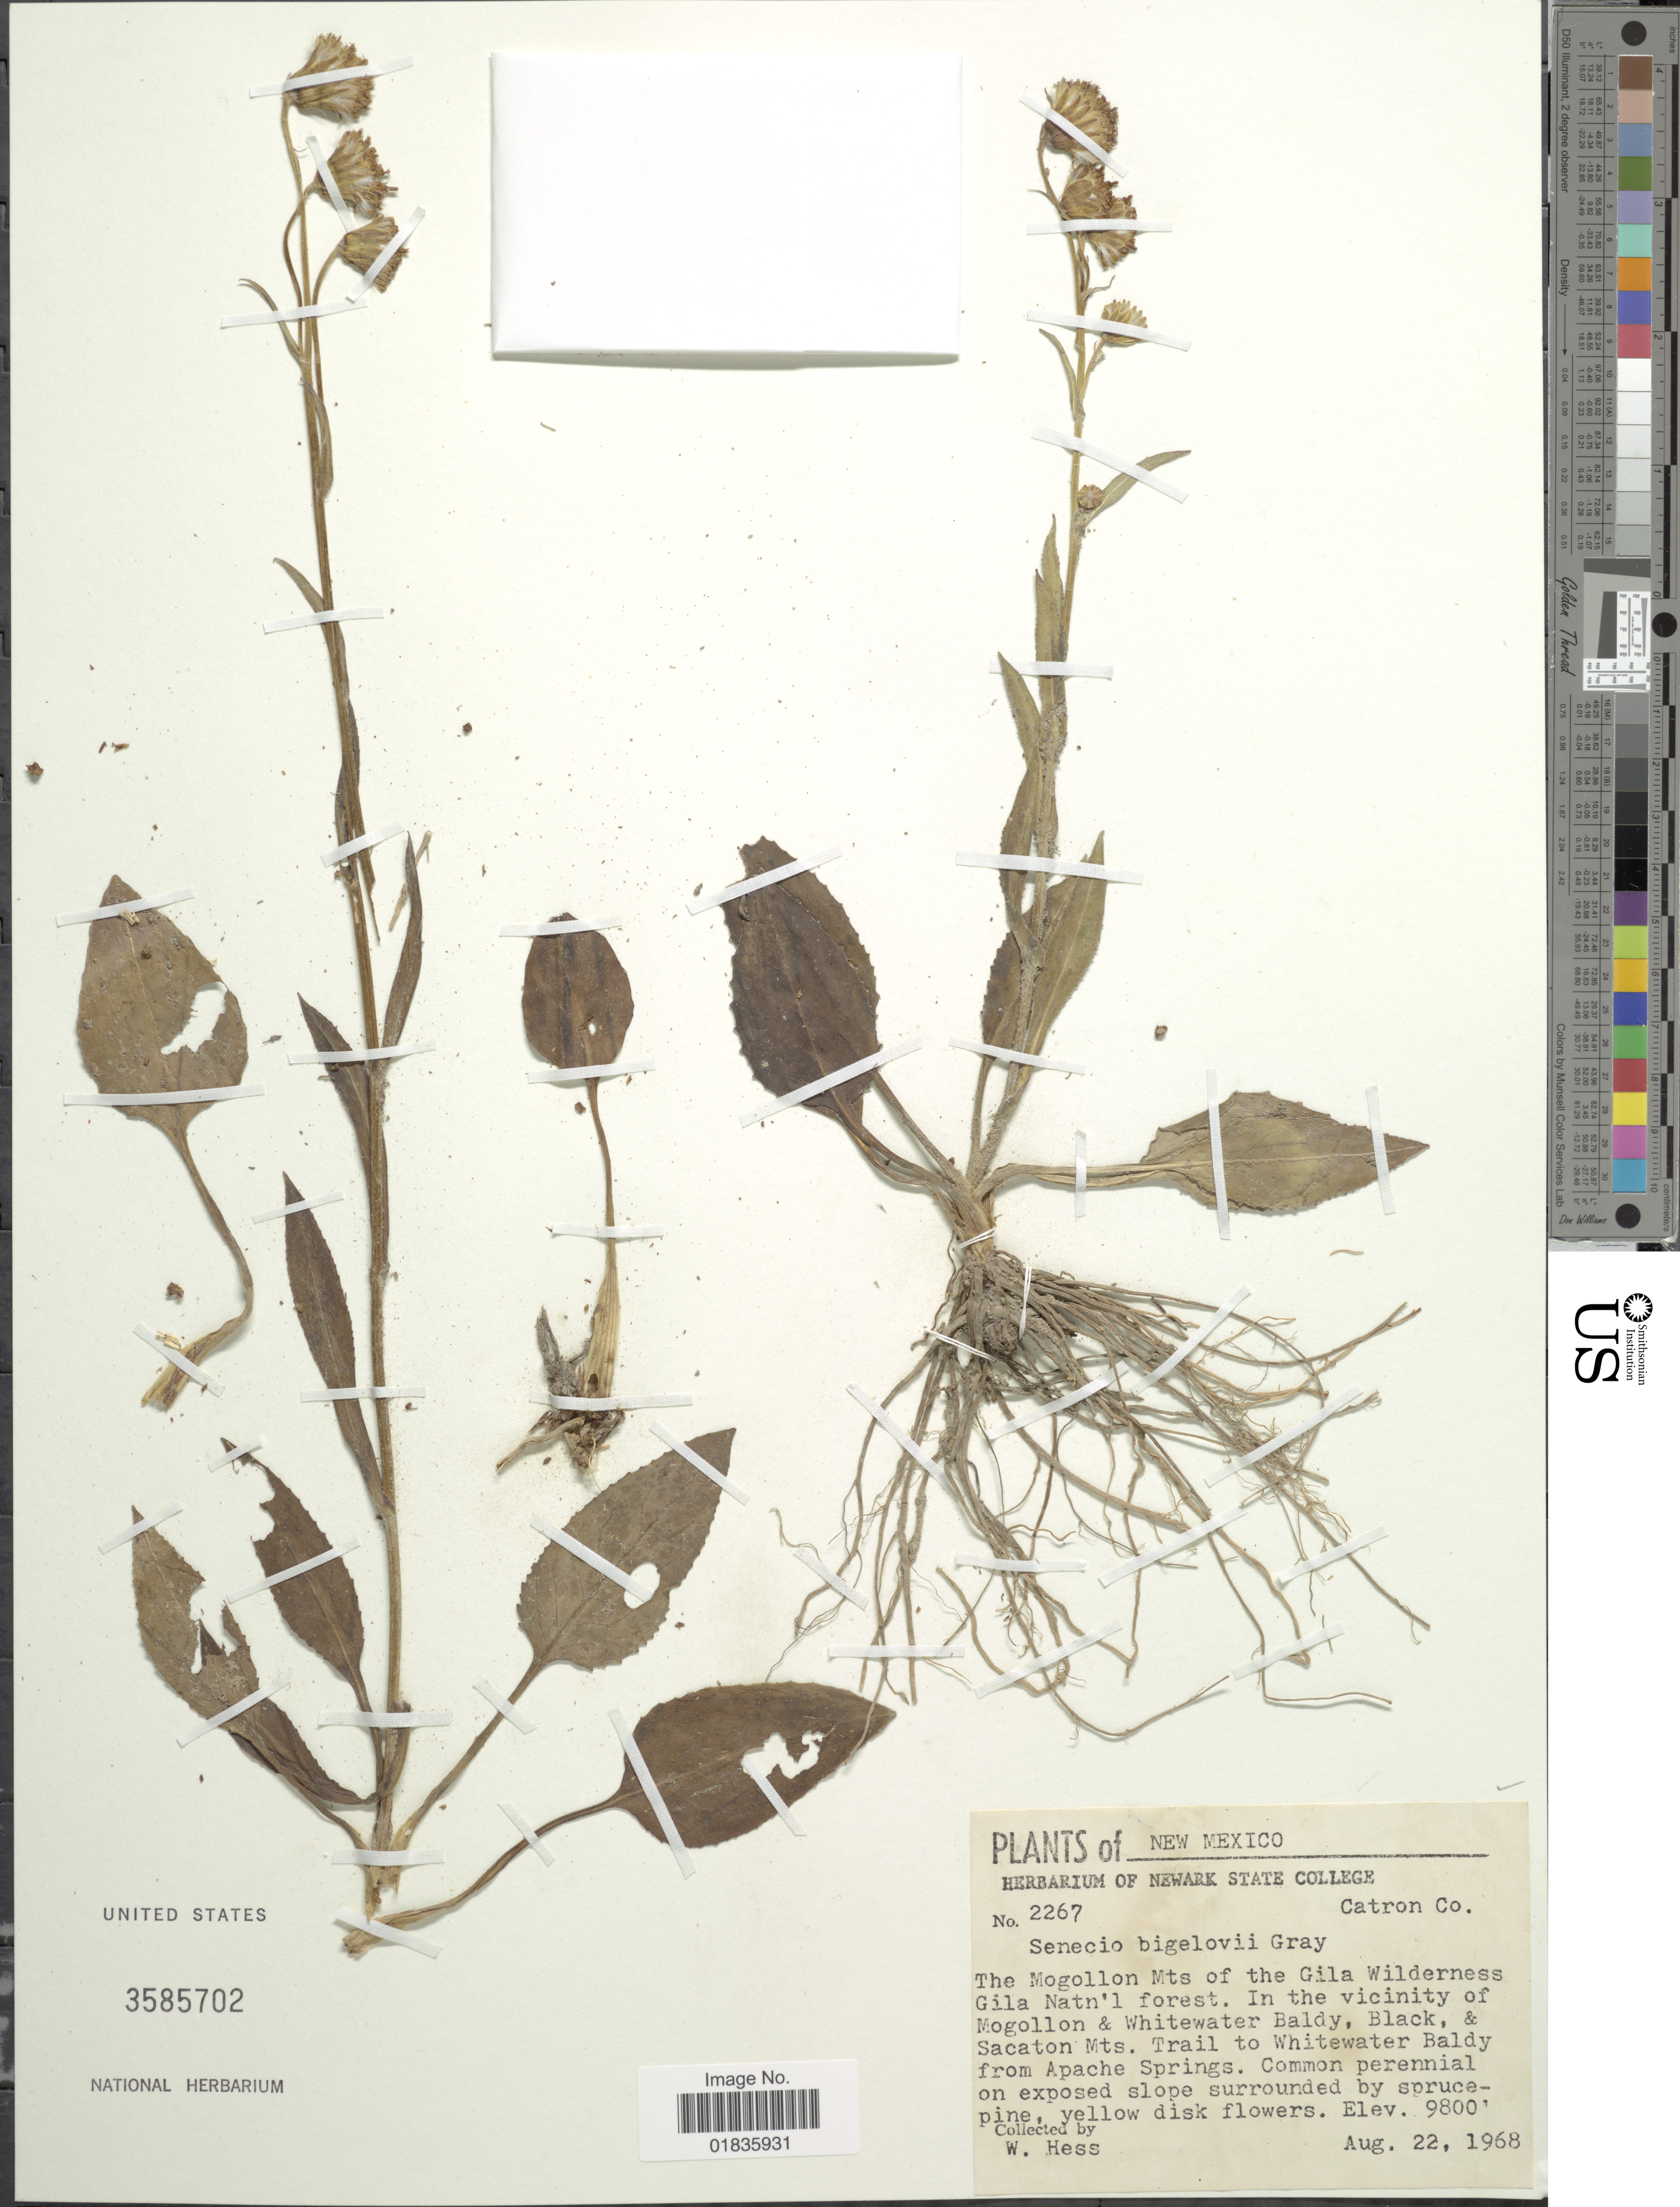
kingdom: Plantae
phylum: Tracheophyta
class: Magnoliopsida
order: Asterales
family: Asteraceae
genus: Senecio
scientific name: Senecio bigelovii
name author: A. Gray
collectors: W. Hess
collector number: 2267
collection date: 1968-08-22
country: United States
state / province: New Mexico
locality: Catron Co., The Mogollon Mts of the Gila Wilderness Gila Natn'l forest, in the vicinity of Mogollon & Whitewater Baldy, Black, & Sacaton Mts, Trail to Whitewater Baldy from Apache Springs, on exposed slope surrounded by spruce pine.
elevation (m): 2987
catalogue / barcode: US 3585702